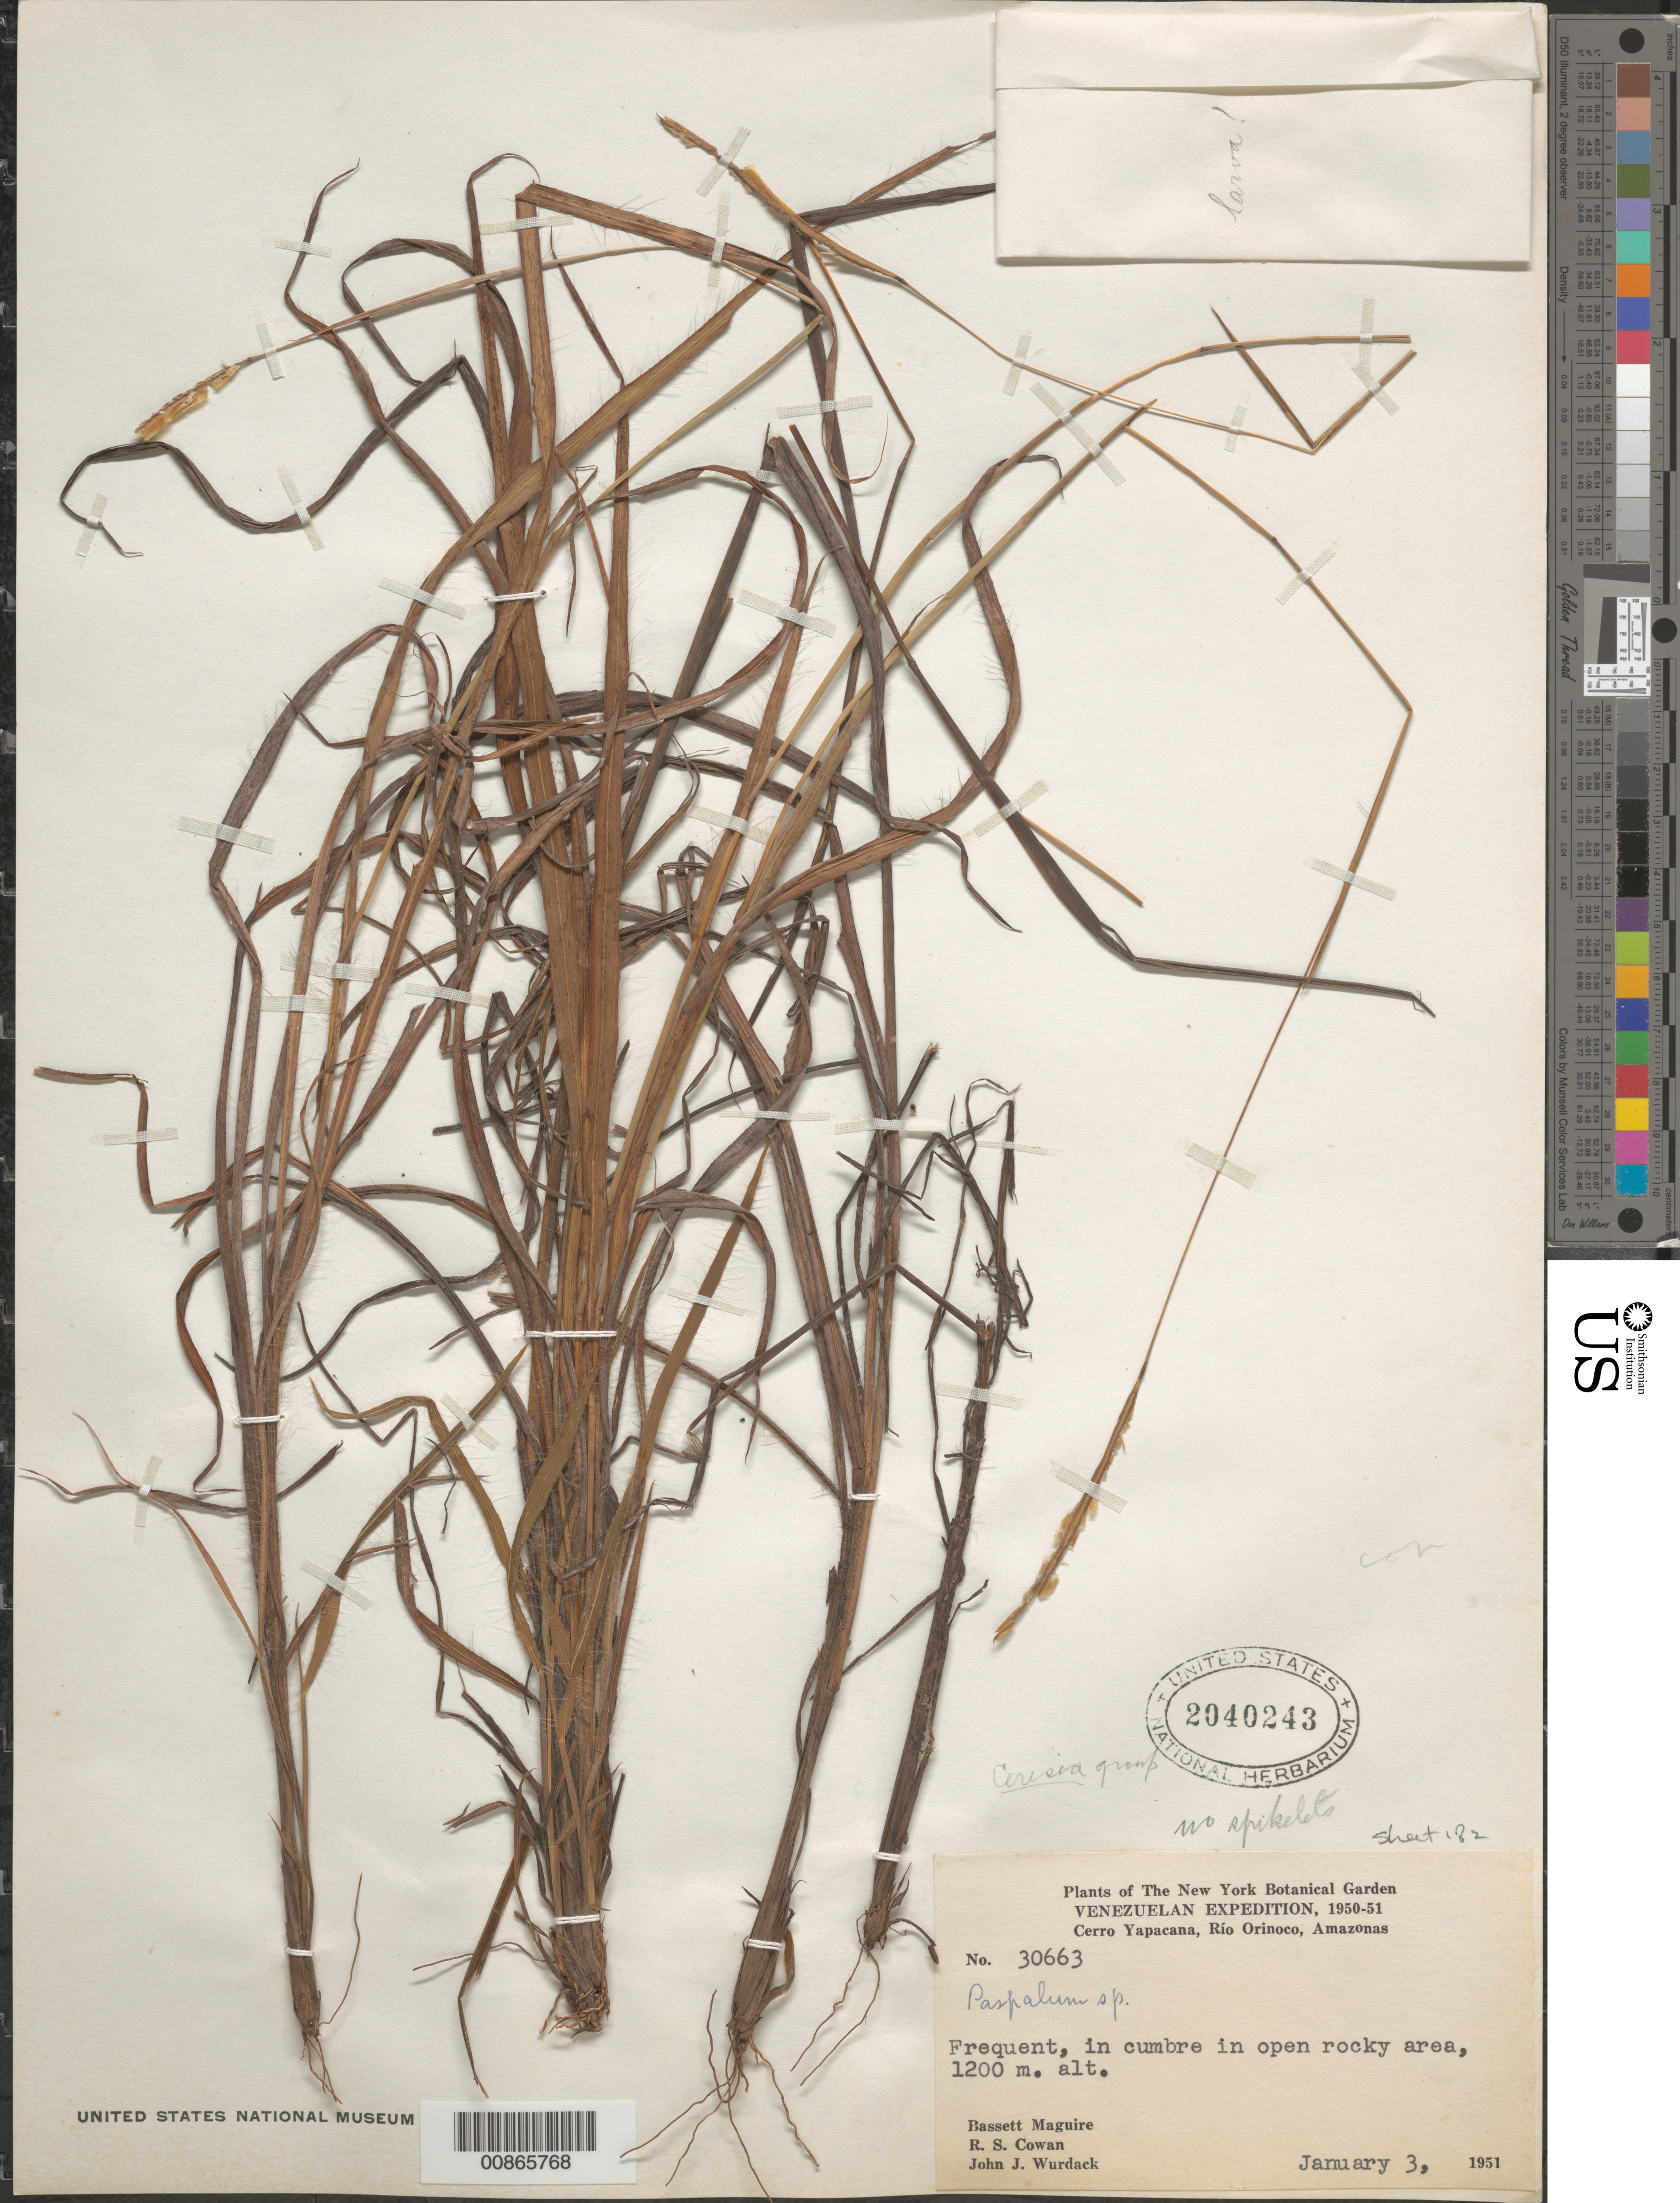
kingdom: Plantae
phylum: Tracheophyta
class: Liliopsida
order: Poales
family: Poaceae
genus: Paspalum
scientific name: Paspalum sp.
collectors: B. Maguire, R. S. Cowan & J. J. Wurdack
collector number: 30663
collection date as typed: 3-Jan-51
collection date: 1951-01-03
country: Venezuela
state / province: Amazonas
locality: Cerro Yapacána, Río Orinoco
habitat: Cumbre, in open rocky area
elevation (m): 1200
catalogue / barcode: US 2040243